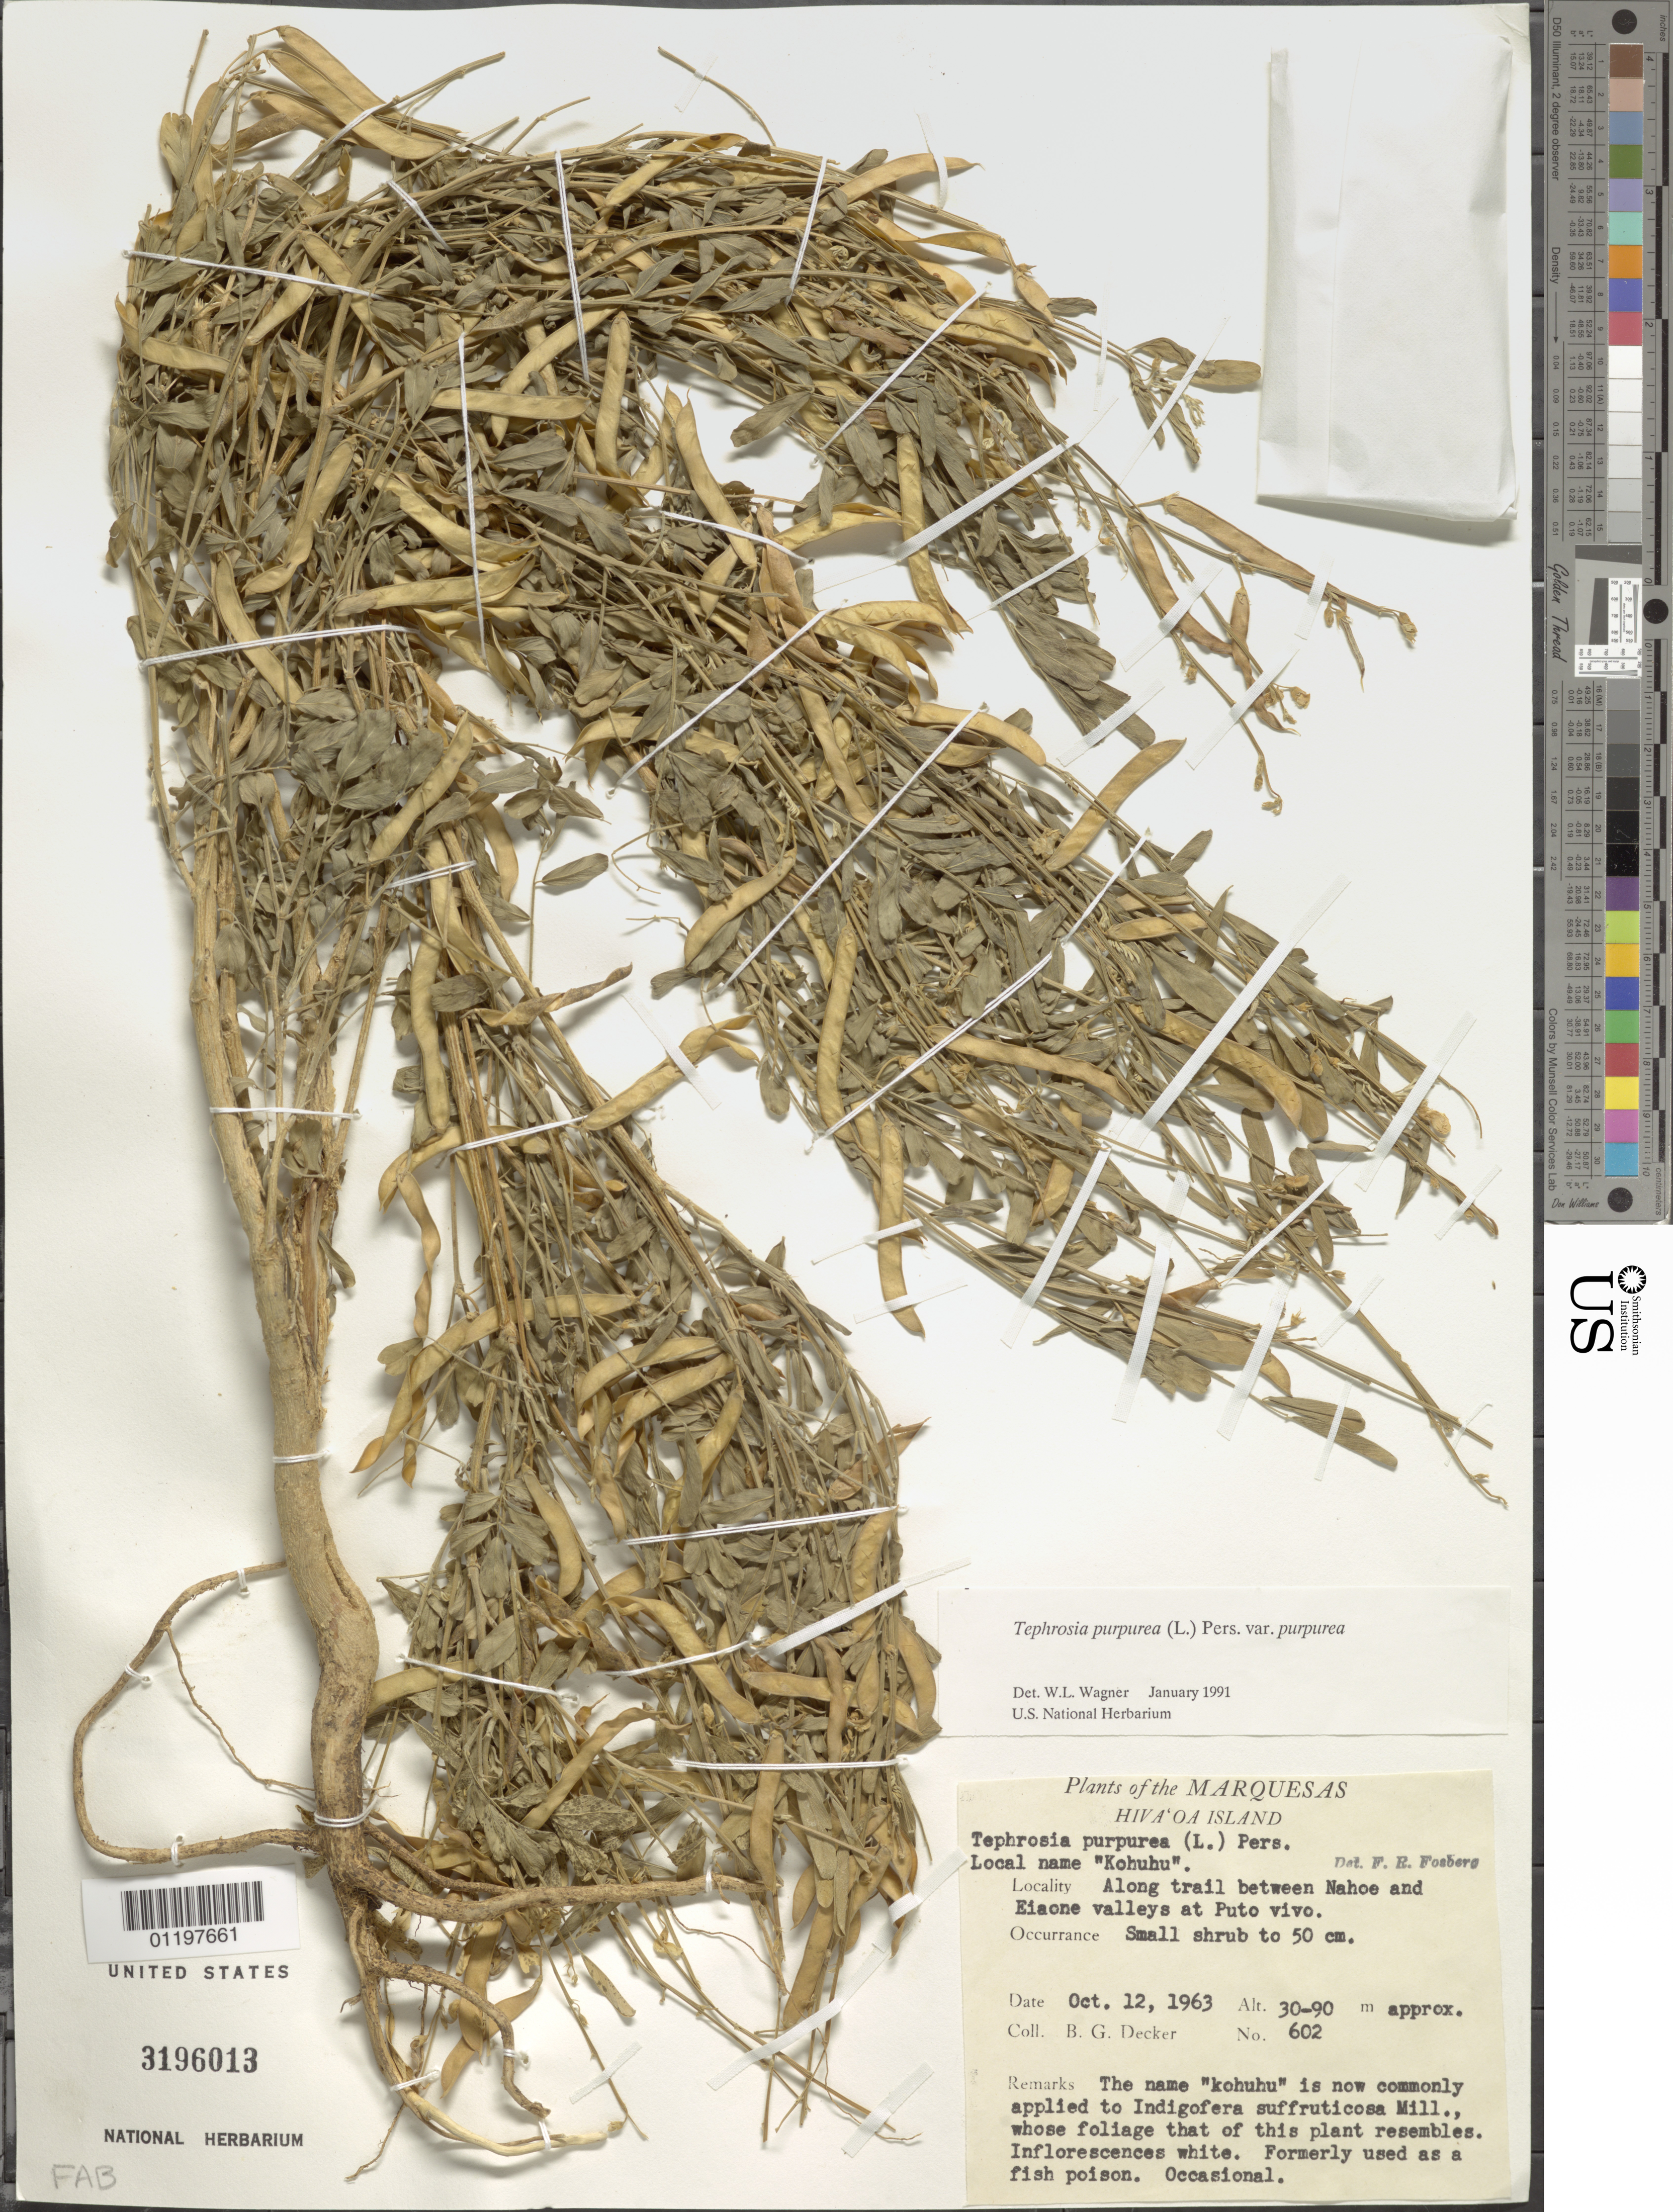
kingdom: Plantae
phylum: Tracheophyta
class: Magnoliopsida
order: Fabales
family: Fabaceae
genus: Tephrosia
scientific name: Tephrosia purpurea var. purpurea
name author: (L.) Pers.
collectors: B. G. Decker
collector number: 602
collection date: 1963-10-12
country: French Polynesia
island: Hiva Oa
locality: along trail between Nahoe and Eiaone valleys at Puto vivo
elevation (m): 30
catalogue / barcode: US 3196013